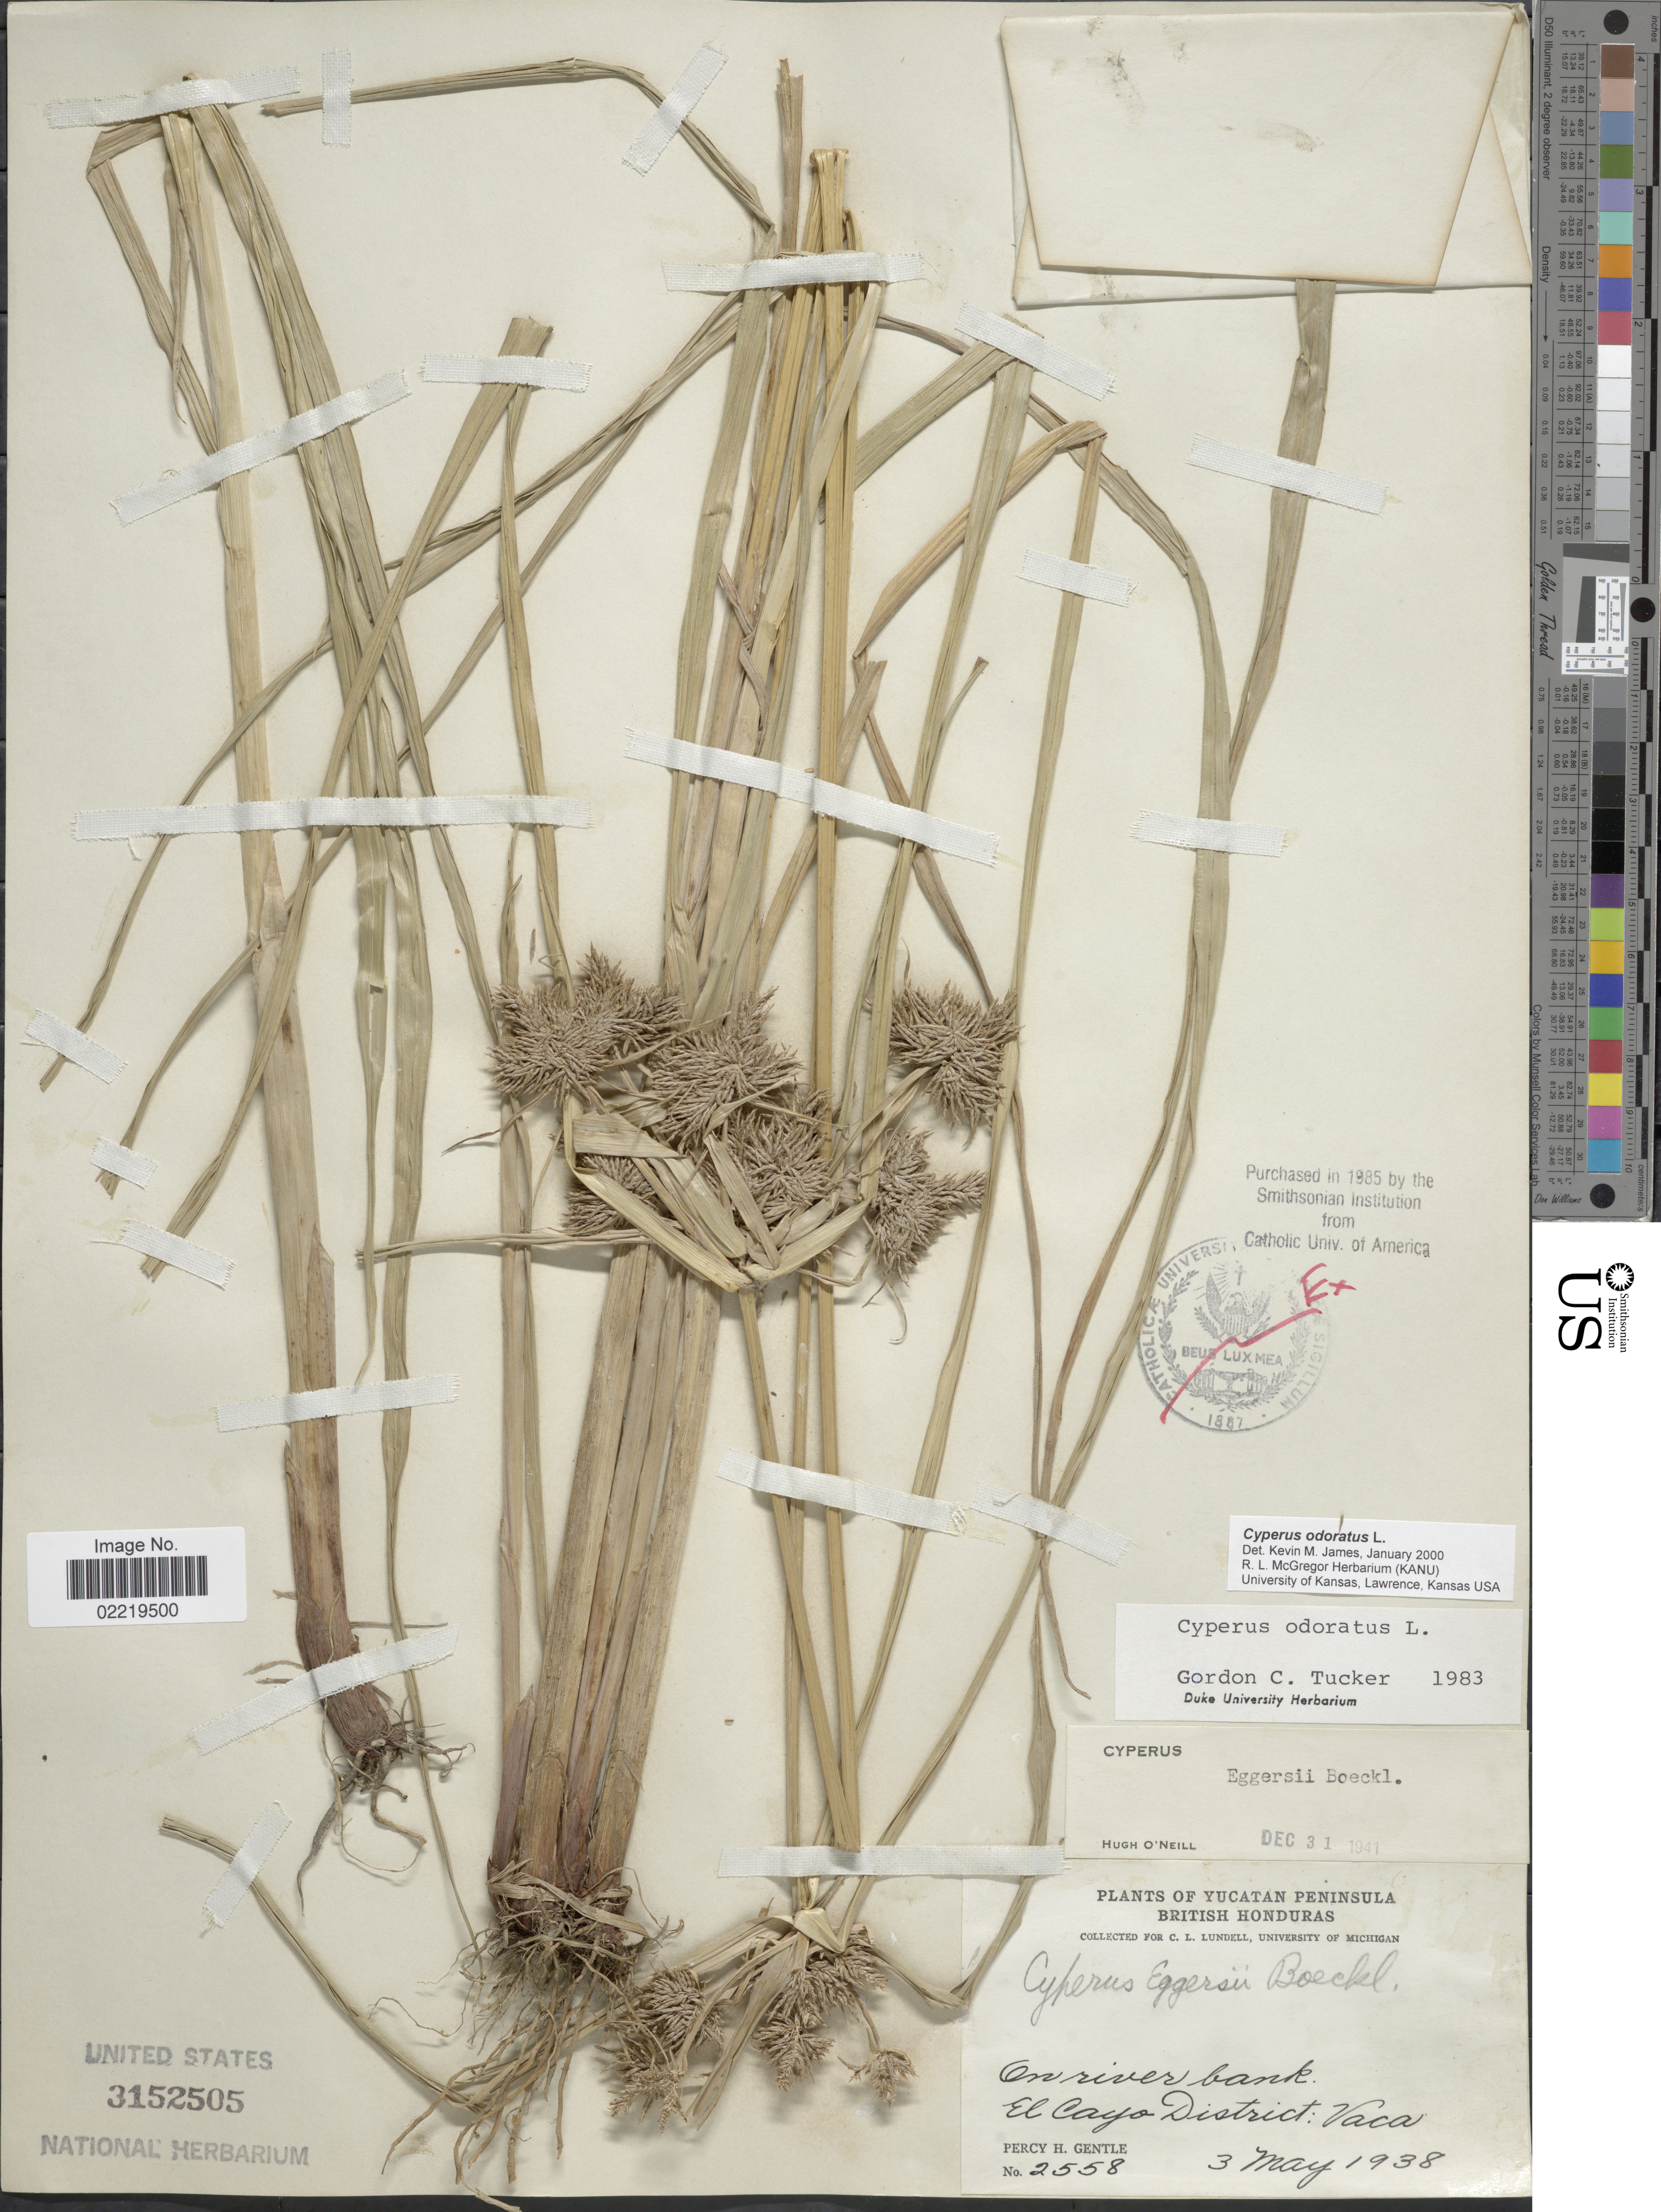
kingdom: Plantae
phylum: Tracheophyta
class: Liliopsida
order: Poales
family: Cyperaceae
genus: Cyperus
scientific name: Cyperus odoratus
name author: L.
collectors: P. H. Gentle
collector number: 2558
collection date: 1938-05-03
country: Belize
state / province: Cayo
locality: Yucatan Peninsula, British Honduras, on river bank, El Cayo District: Vaca.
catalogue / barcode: US 3152505